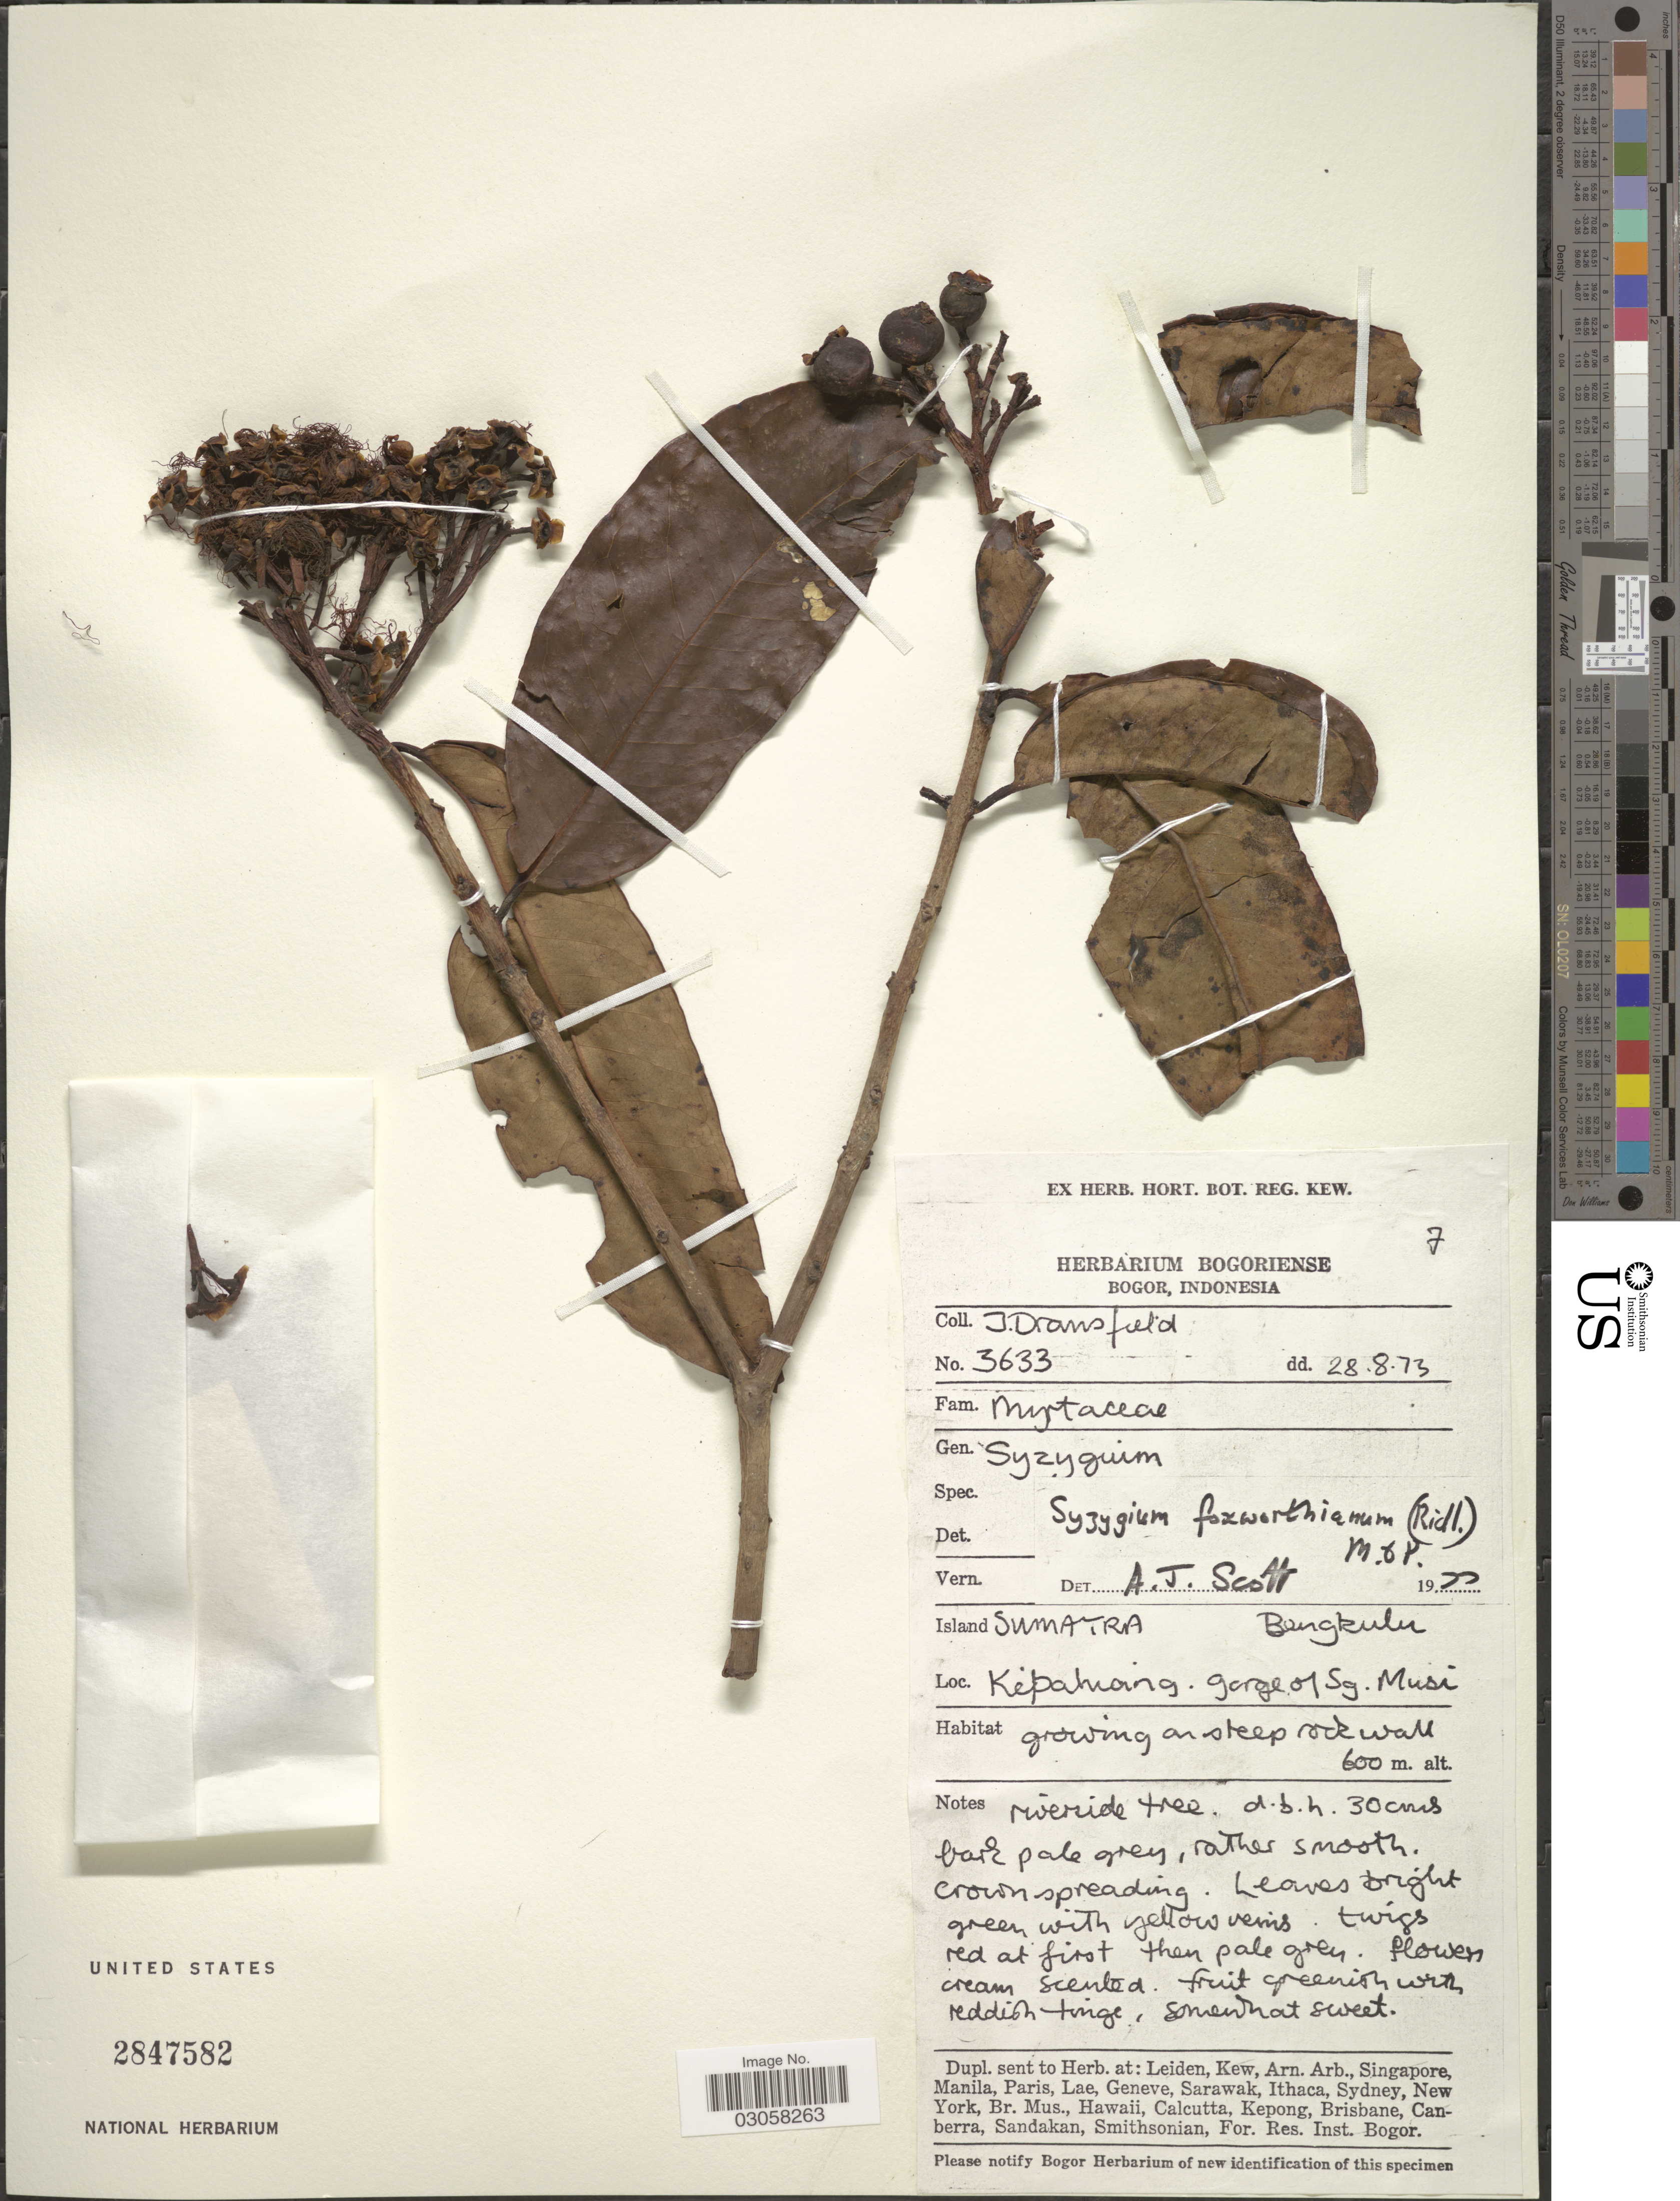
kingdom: Plantae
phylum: Tracheophyta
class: Magnoliopsida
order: Myrtales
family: Myrtaceae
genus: Syzygium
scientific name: Syzygium foxworthianum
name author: (Ridl.) Merr. & L.M. Perry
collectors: J. Dransfield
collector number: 3633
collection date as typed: Transcribed d/m/y: 28/8/73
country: Indonesia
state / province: Sumatra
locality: Island Sumatra. Bengkulu. Kepahiang. Gorge of Sg. Musi.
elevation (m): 600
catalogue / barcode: US 2847582